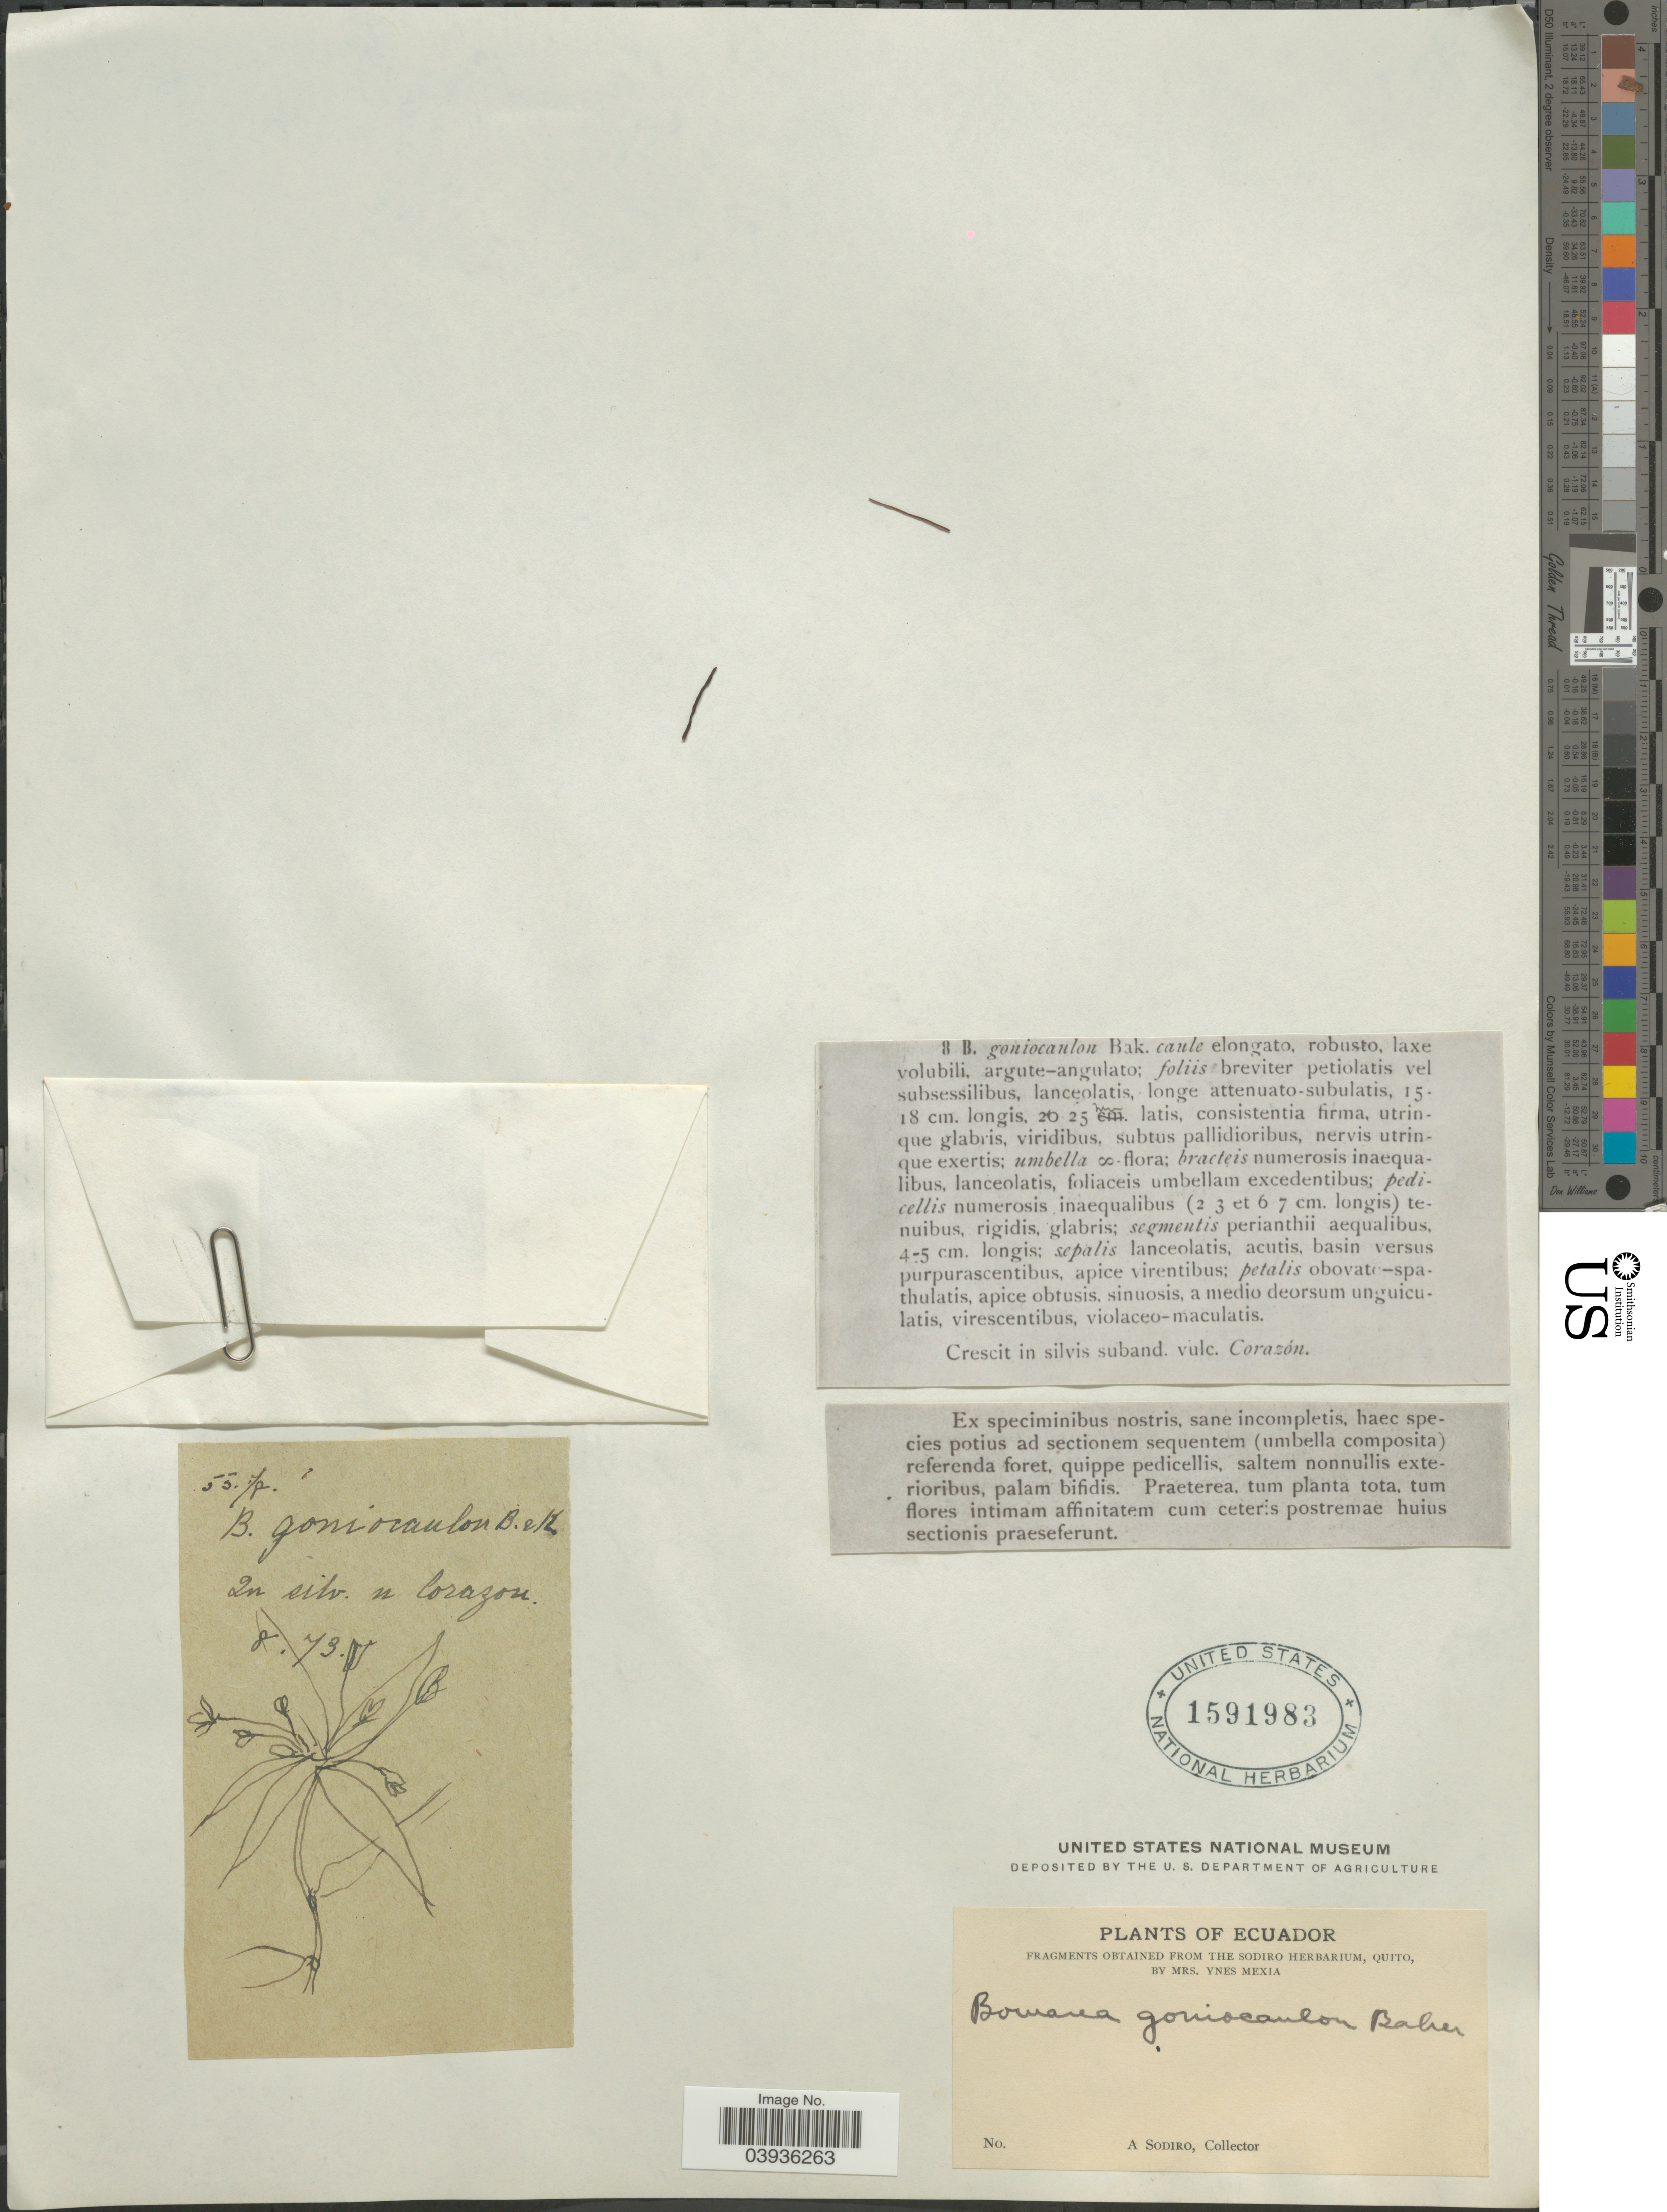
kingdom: Plantae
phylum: Tracheophyta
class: Liliopsida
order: Liliales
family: Alstroemeriaceae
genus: Bomarea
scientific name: Bomarea goniocaulon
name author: Baker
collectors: A. Sodiro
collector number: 55/8B.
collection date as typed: Transcribed d/m/y: /8/73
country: Ecuador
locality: In silv. n. Corazon.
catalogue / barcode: US 1591983